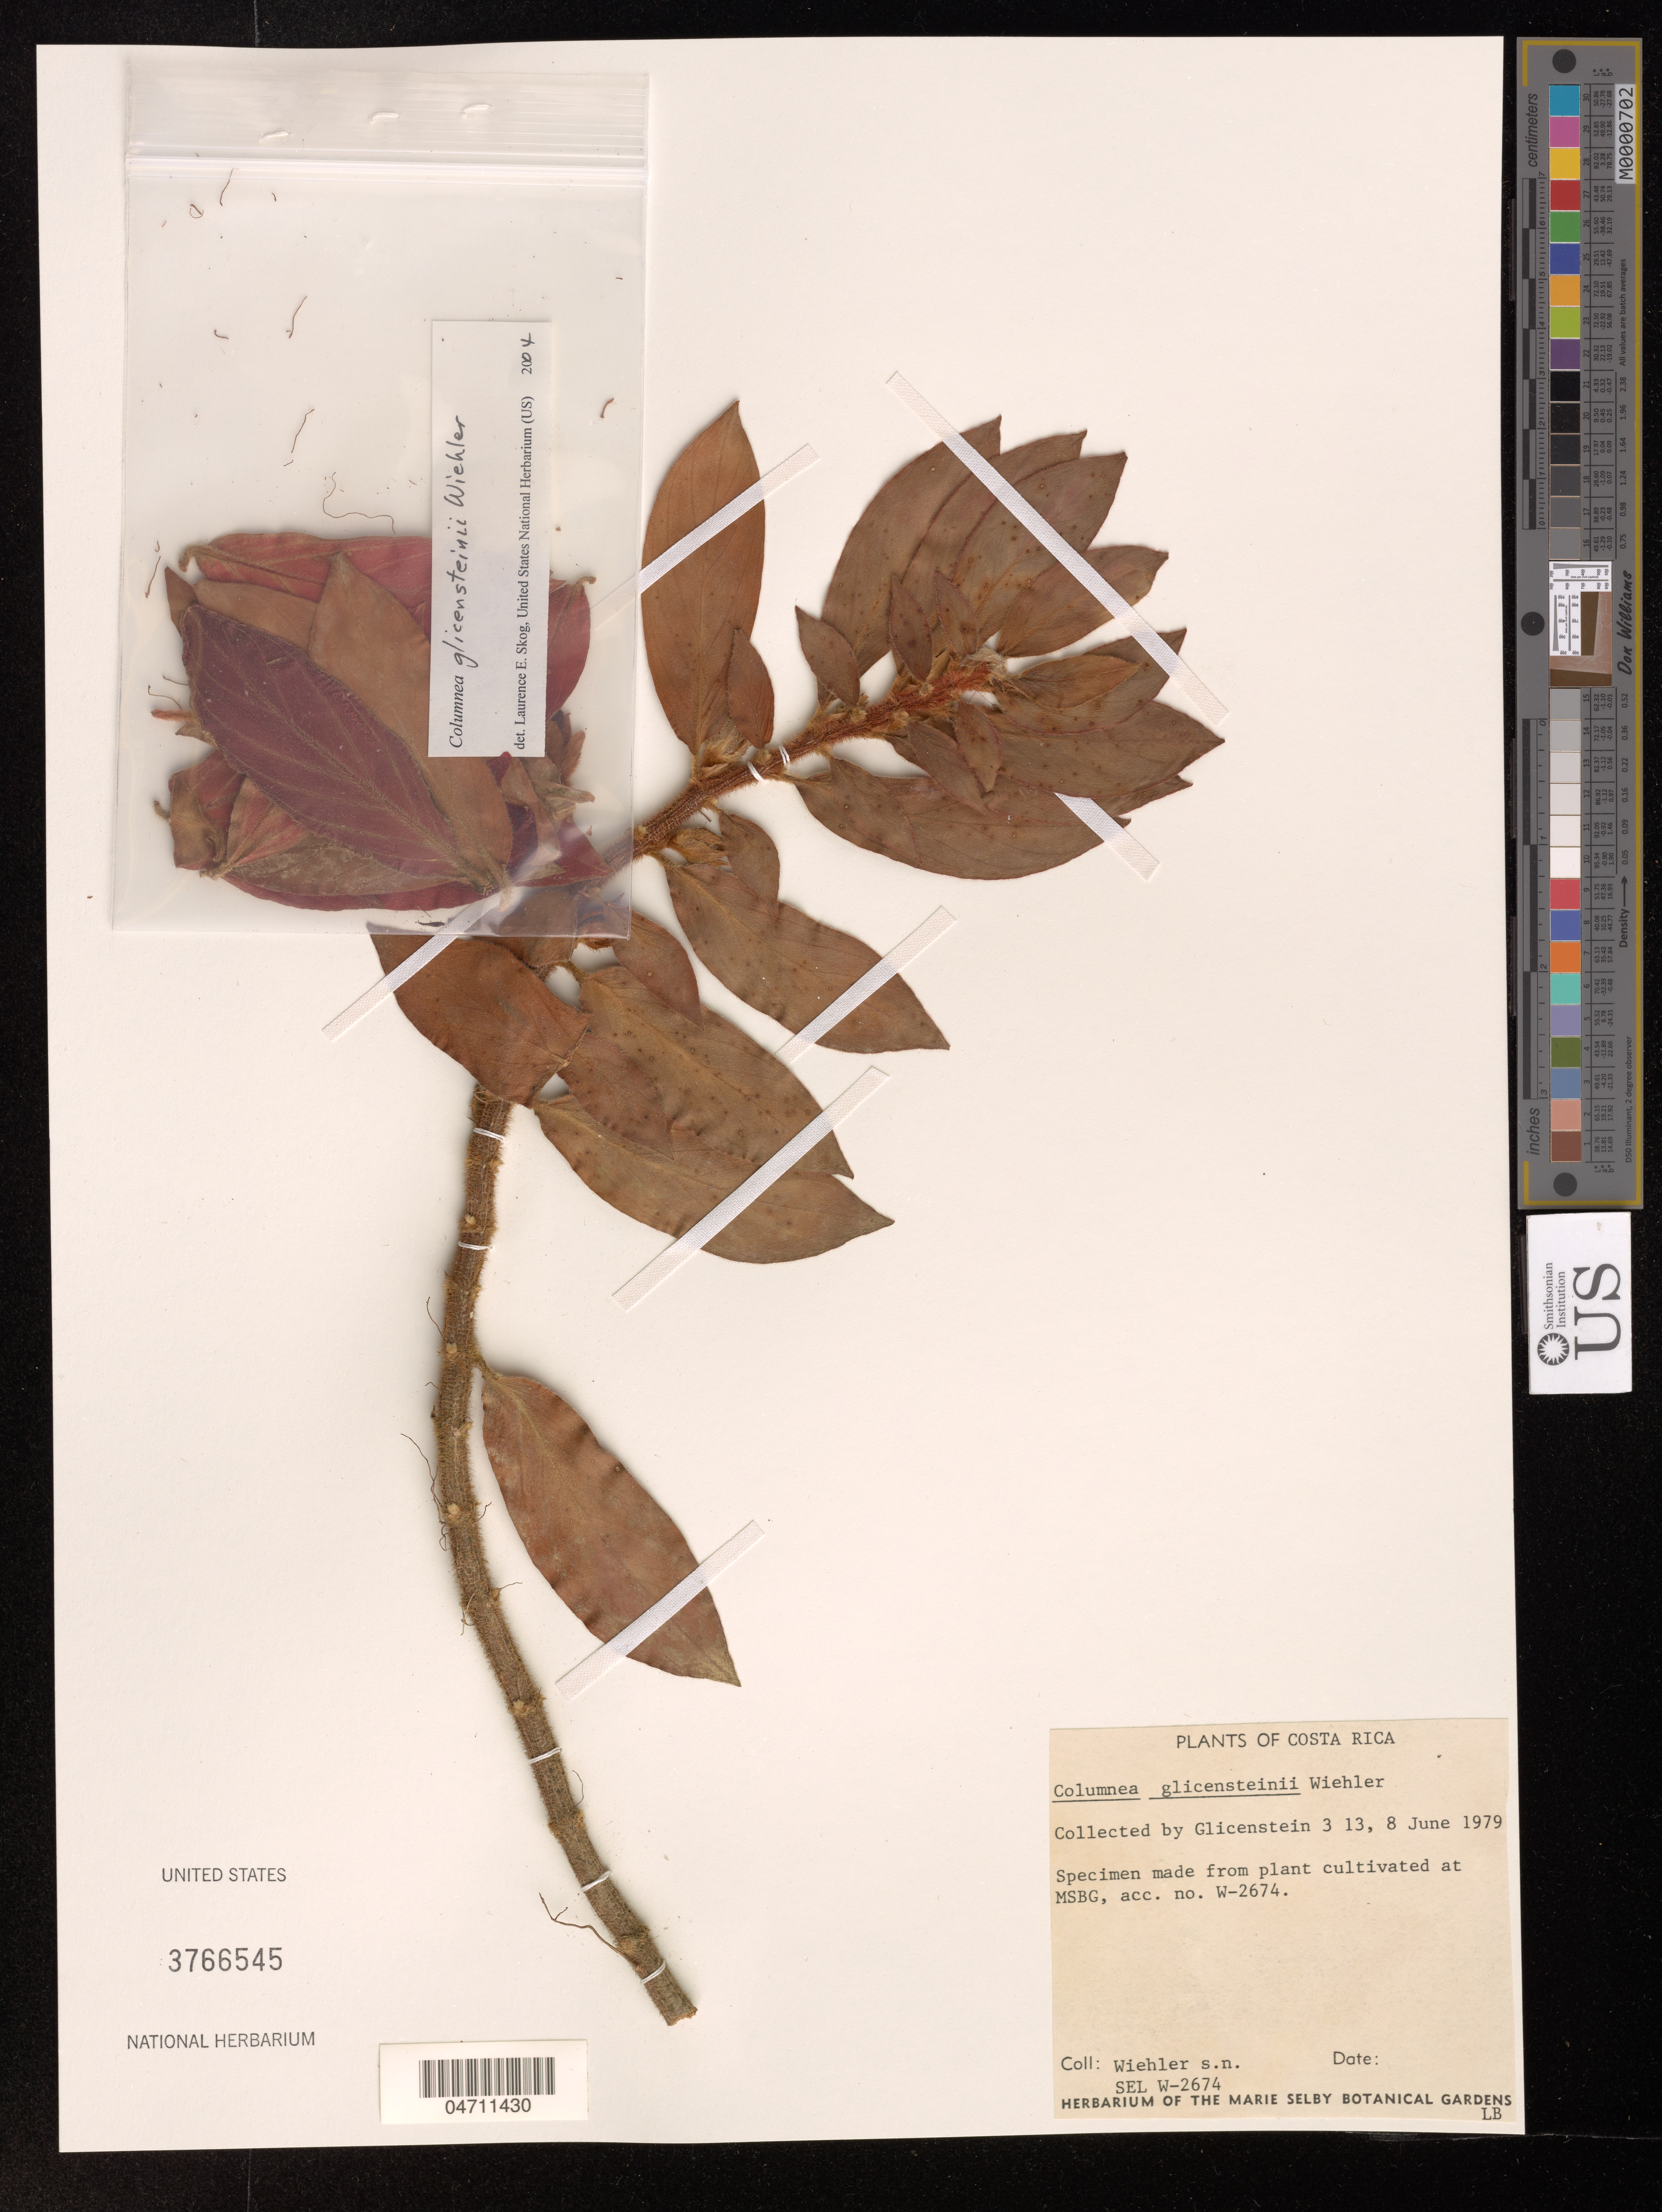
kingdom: Plantae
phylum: Tracheophyta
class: Magnoliopsida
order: Lamiales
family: Gesneriaceae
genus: Columnea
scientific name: Columnea raymondii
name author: C.V. Morton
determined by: Skog, Laurence E.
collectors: Wiehler & L. Glicenstein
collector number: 313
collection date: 1979-06-08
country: Puerto Rico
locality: Specimen made from plant cultivated at MSBG.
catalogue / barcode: US 3766545